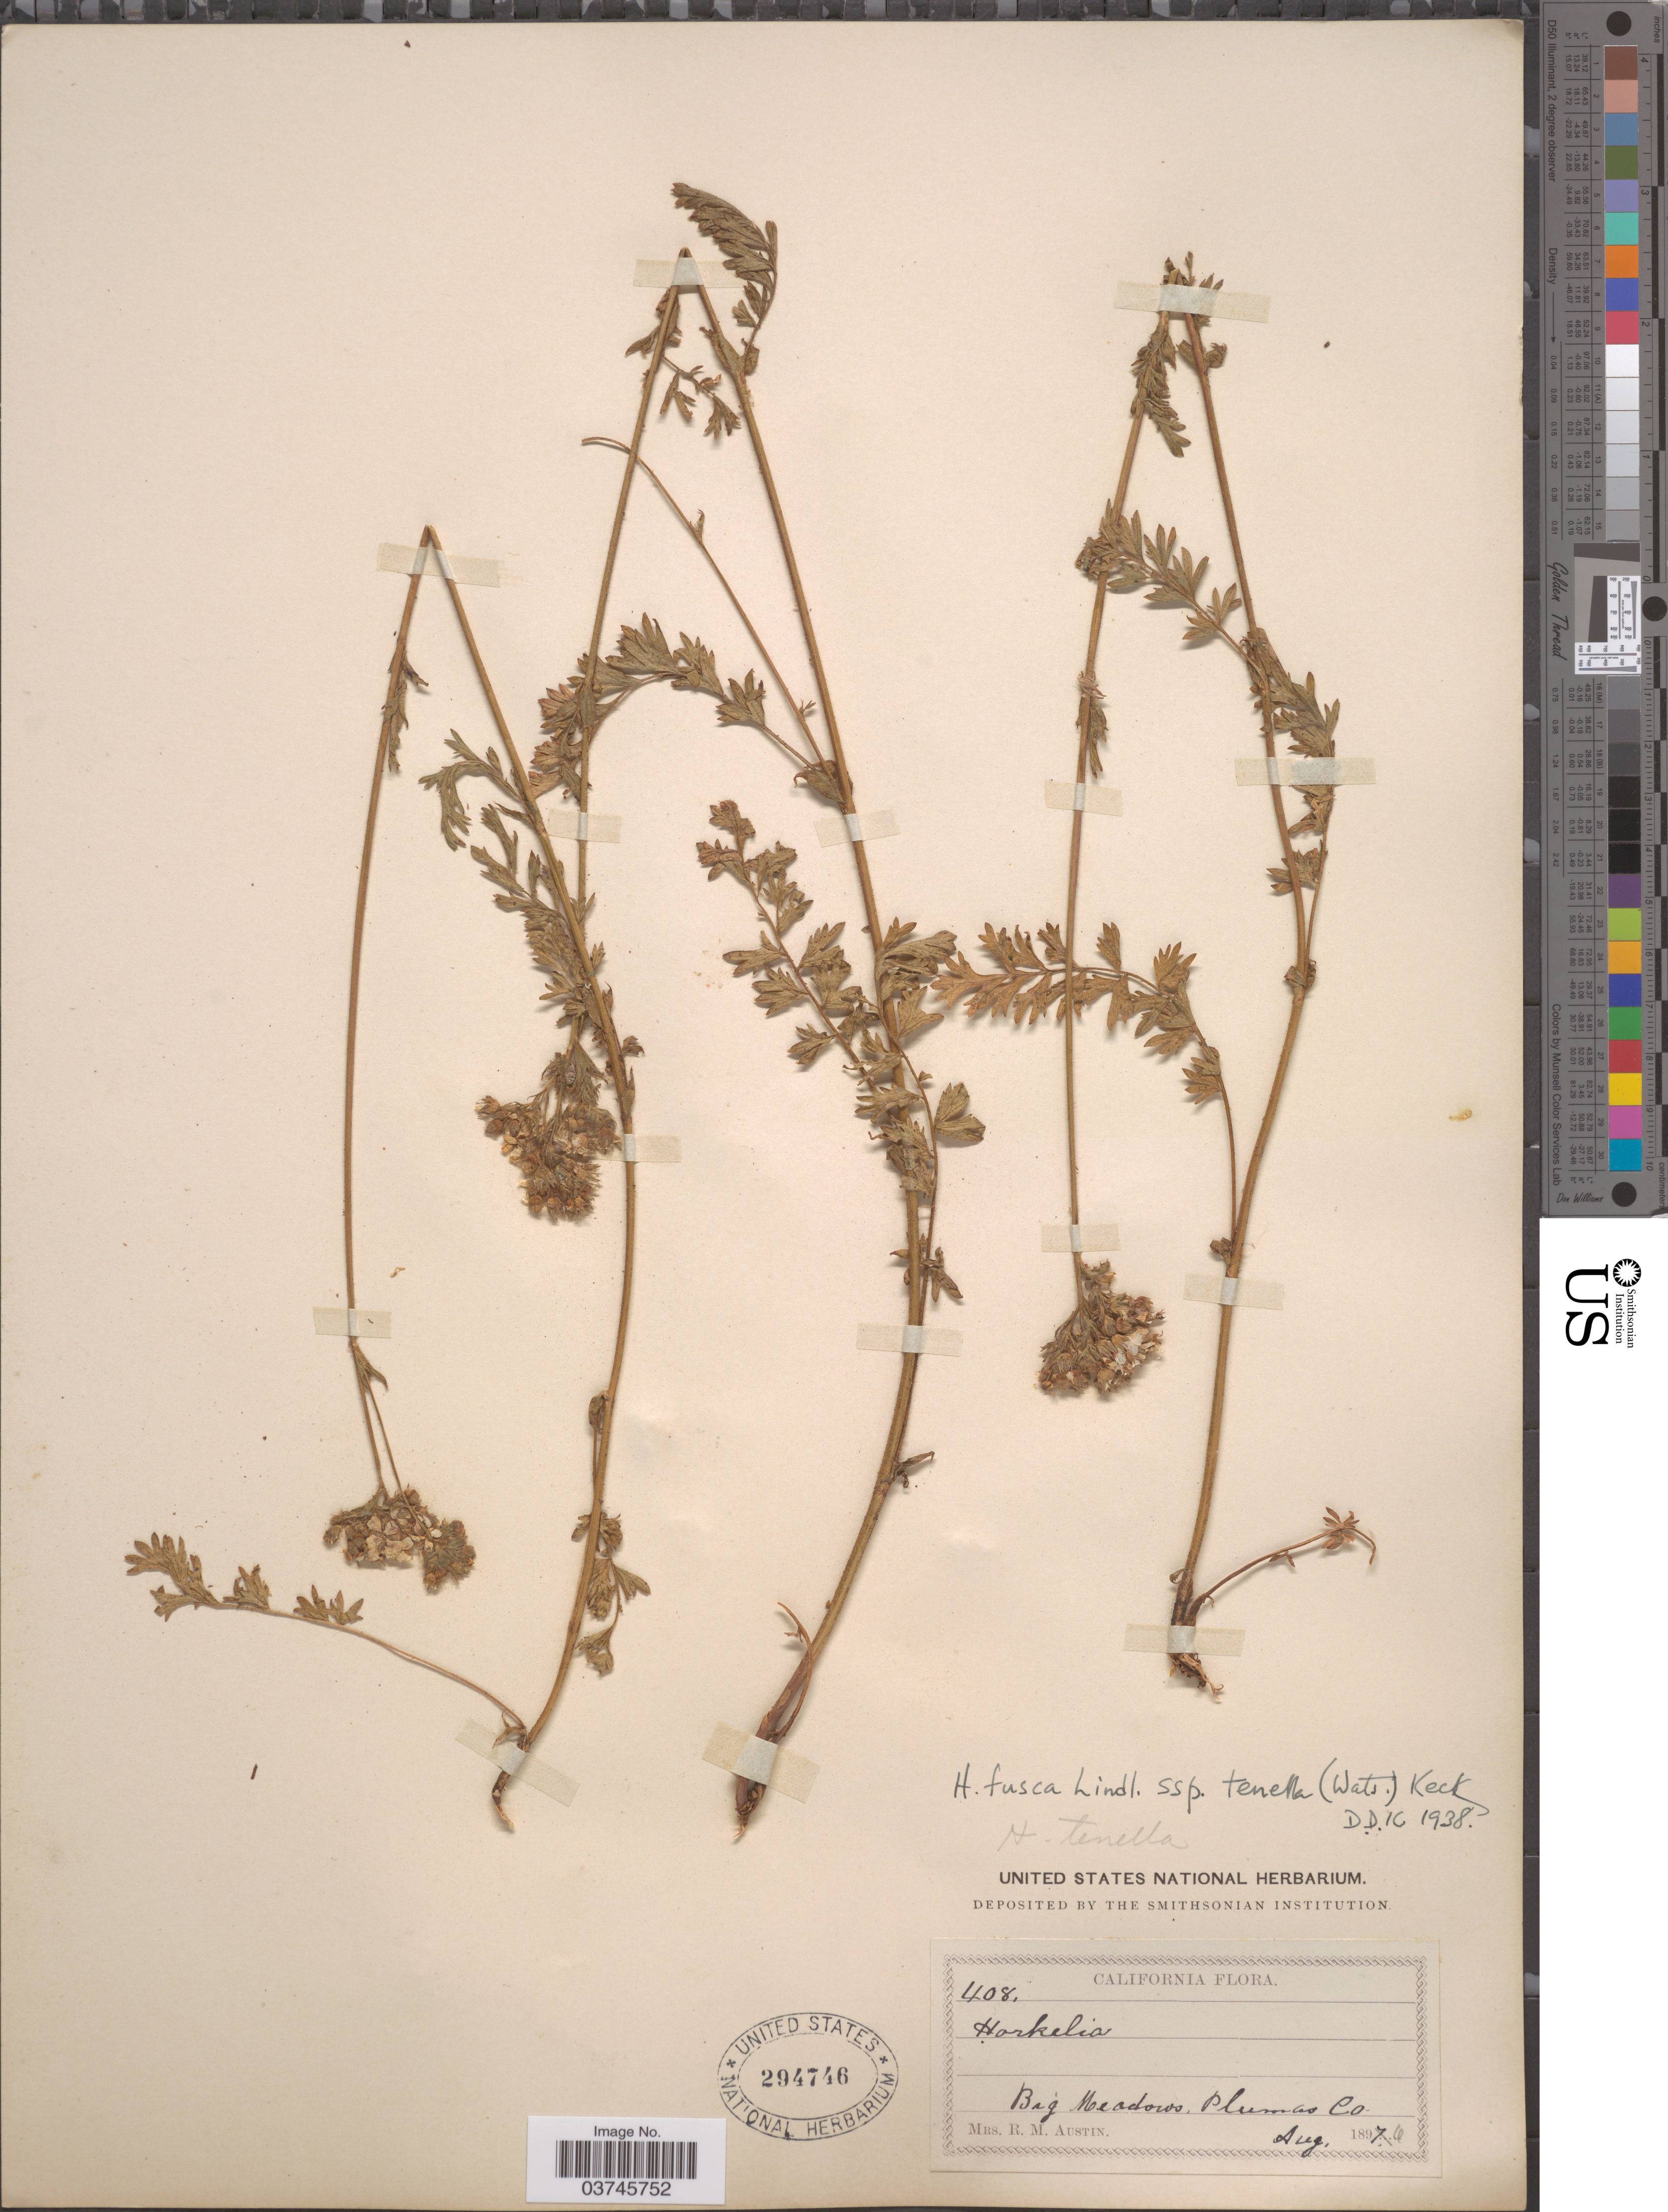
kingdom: Plantae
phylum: Tracheophyta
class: Magnoliopsida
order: Rosales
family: Rosaceae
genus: Potentilla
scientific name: Potentilla lindleyi var. puberula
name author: (Rydb.) Jeps.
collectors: R. Austin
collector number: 408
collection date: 1897-08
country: United States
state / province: California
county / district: Plumas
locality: Big Meadows, Plumas Co.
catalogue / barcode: US 294746